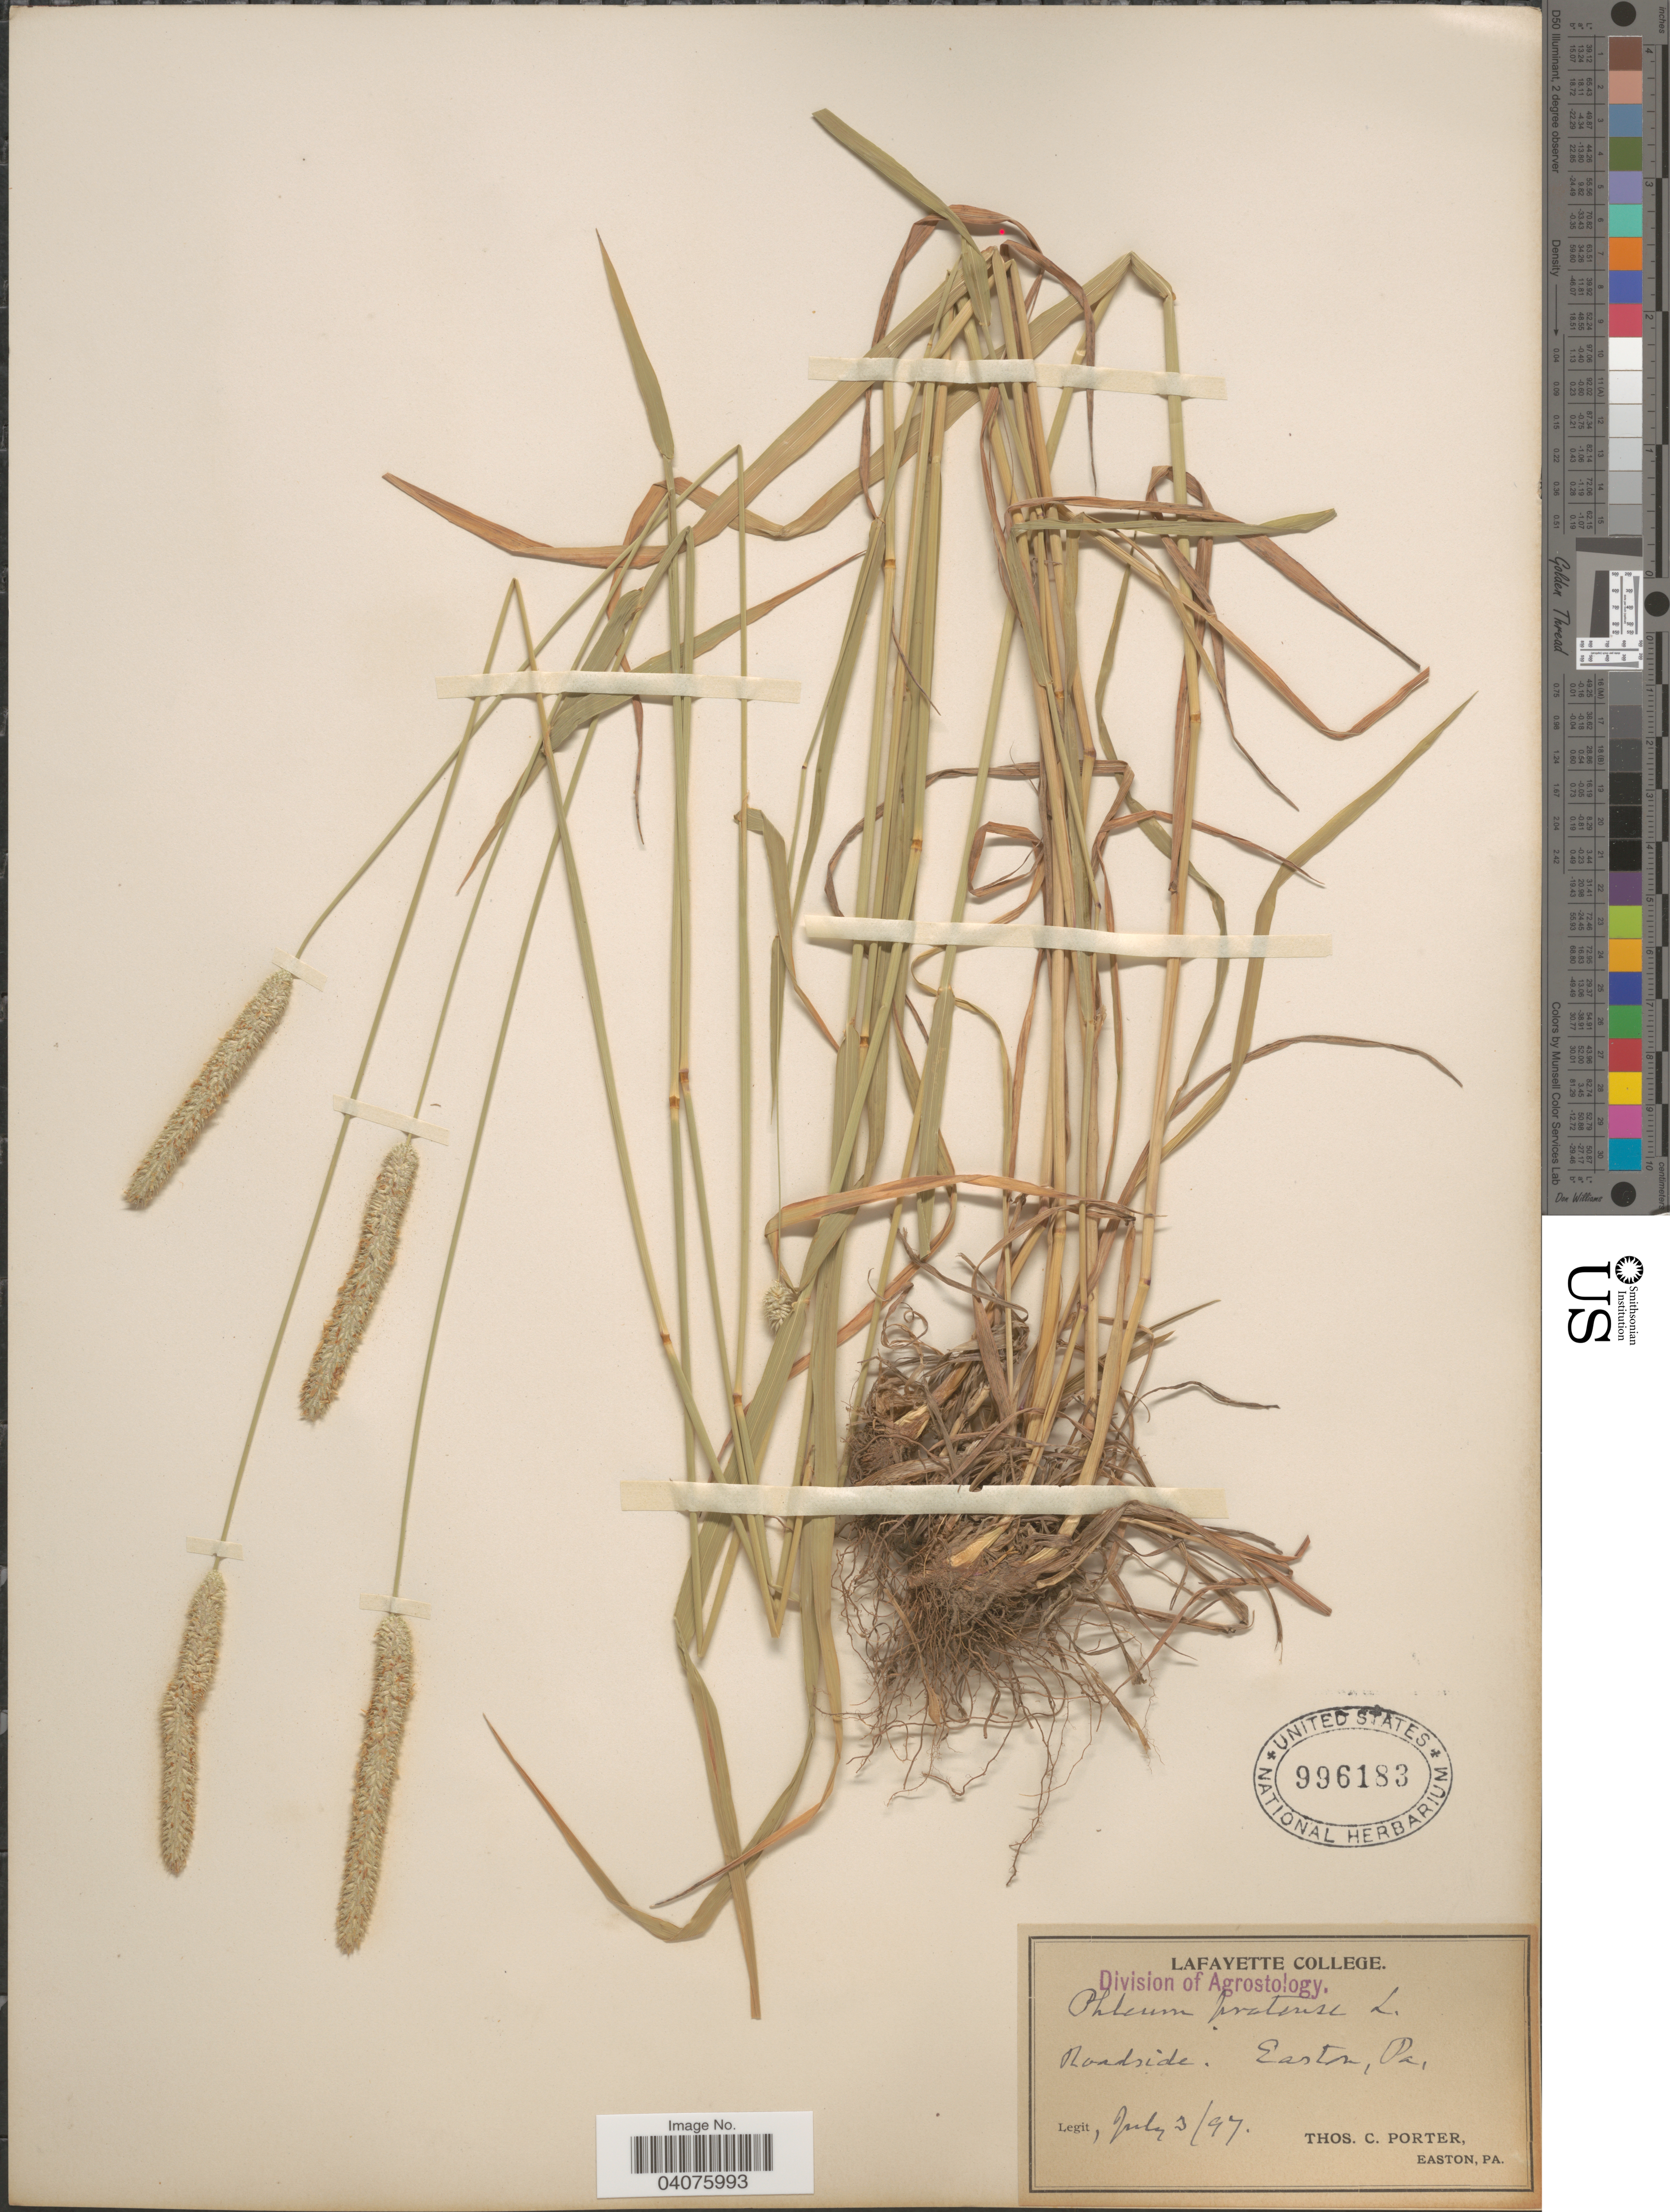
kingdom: Plantae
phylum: Tracheophyta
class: Liliopsida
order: Poales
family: Poaceae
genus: Phleum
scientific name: Phleum pratense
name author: L.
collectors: T. Porter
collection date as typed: Transcribed d/m/y: 3/7/97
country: United States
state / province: Pennsylvania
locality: Roadside. Easton.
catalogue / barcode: US 996183